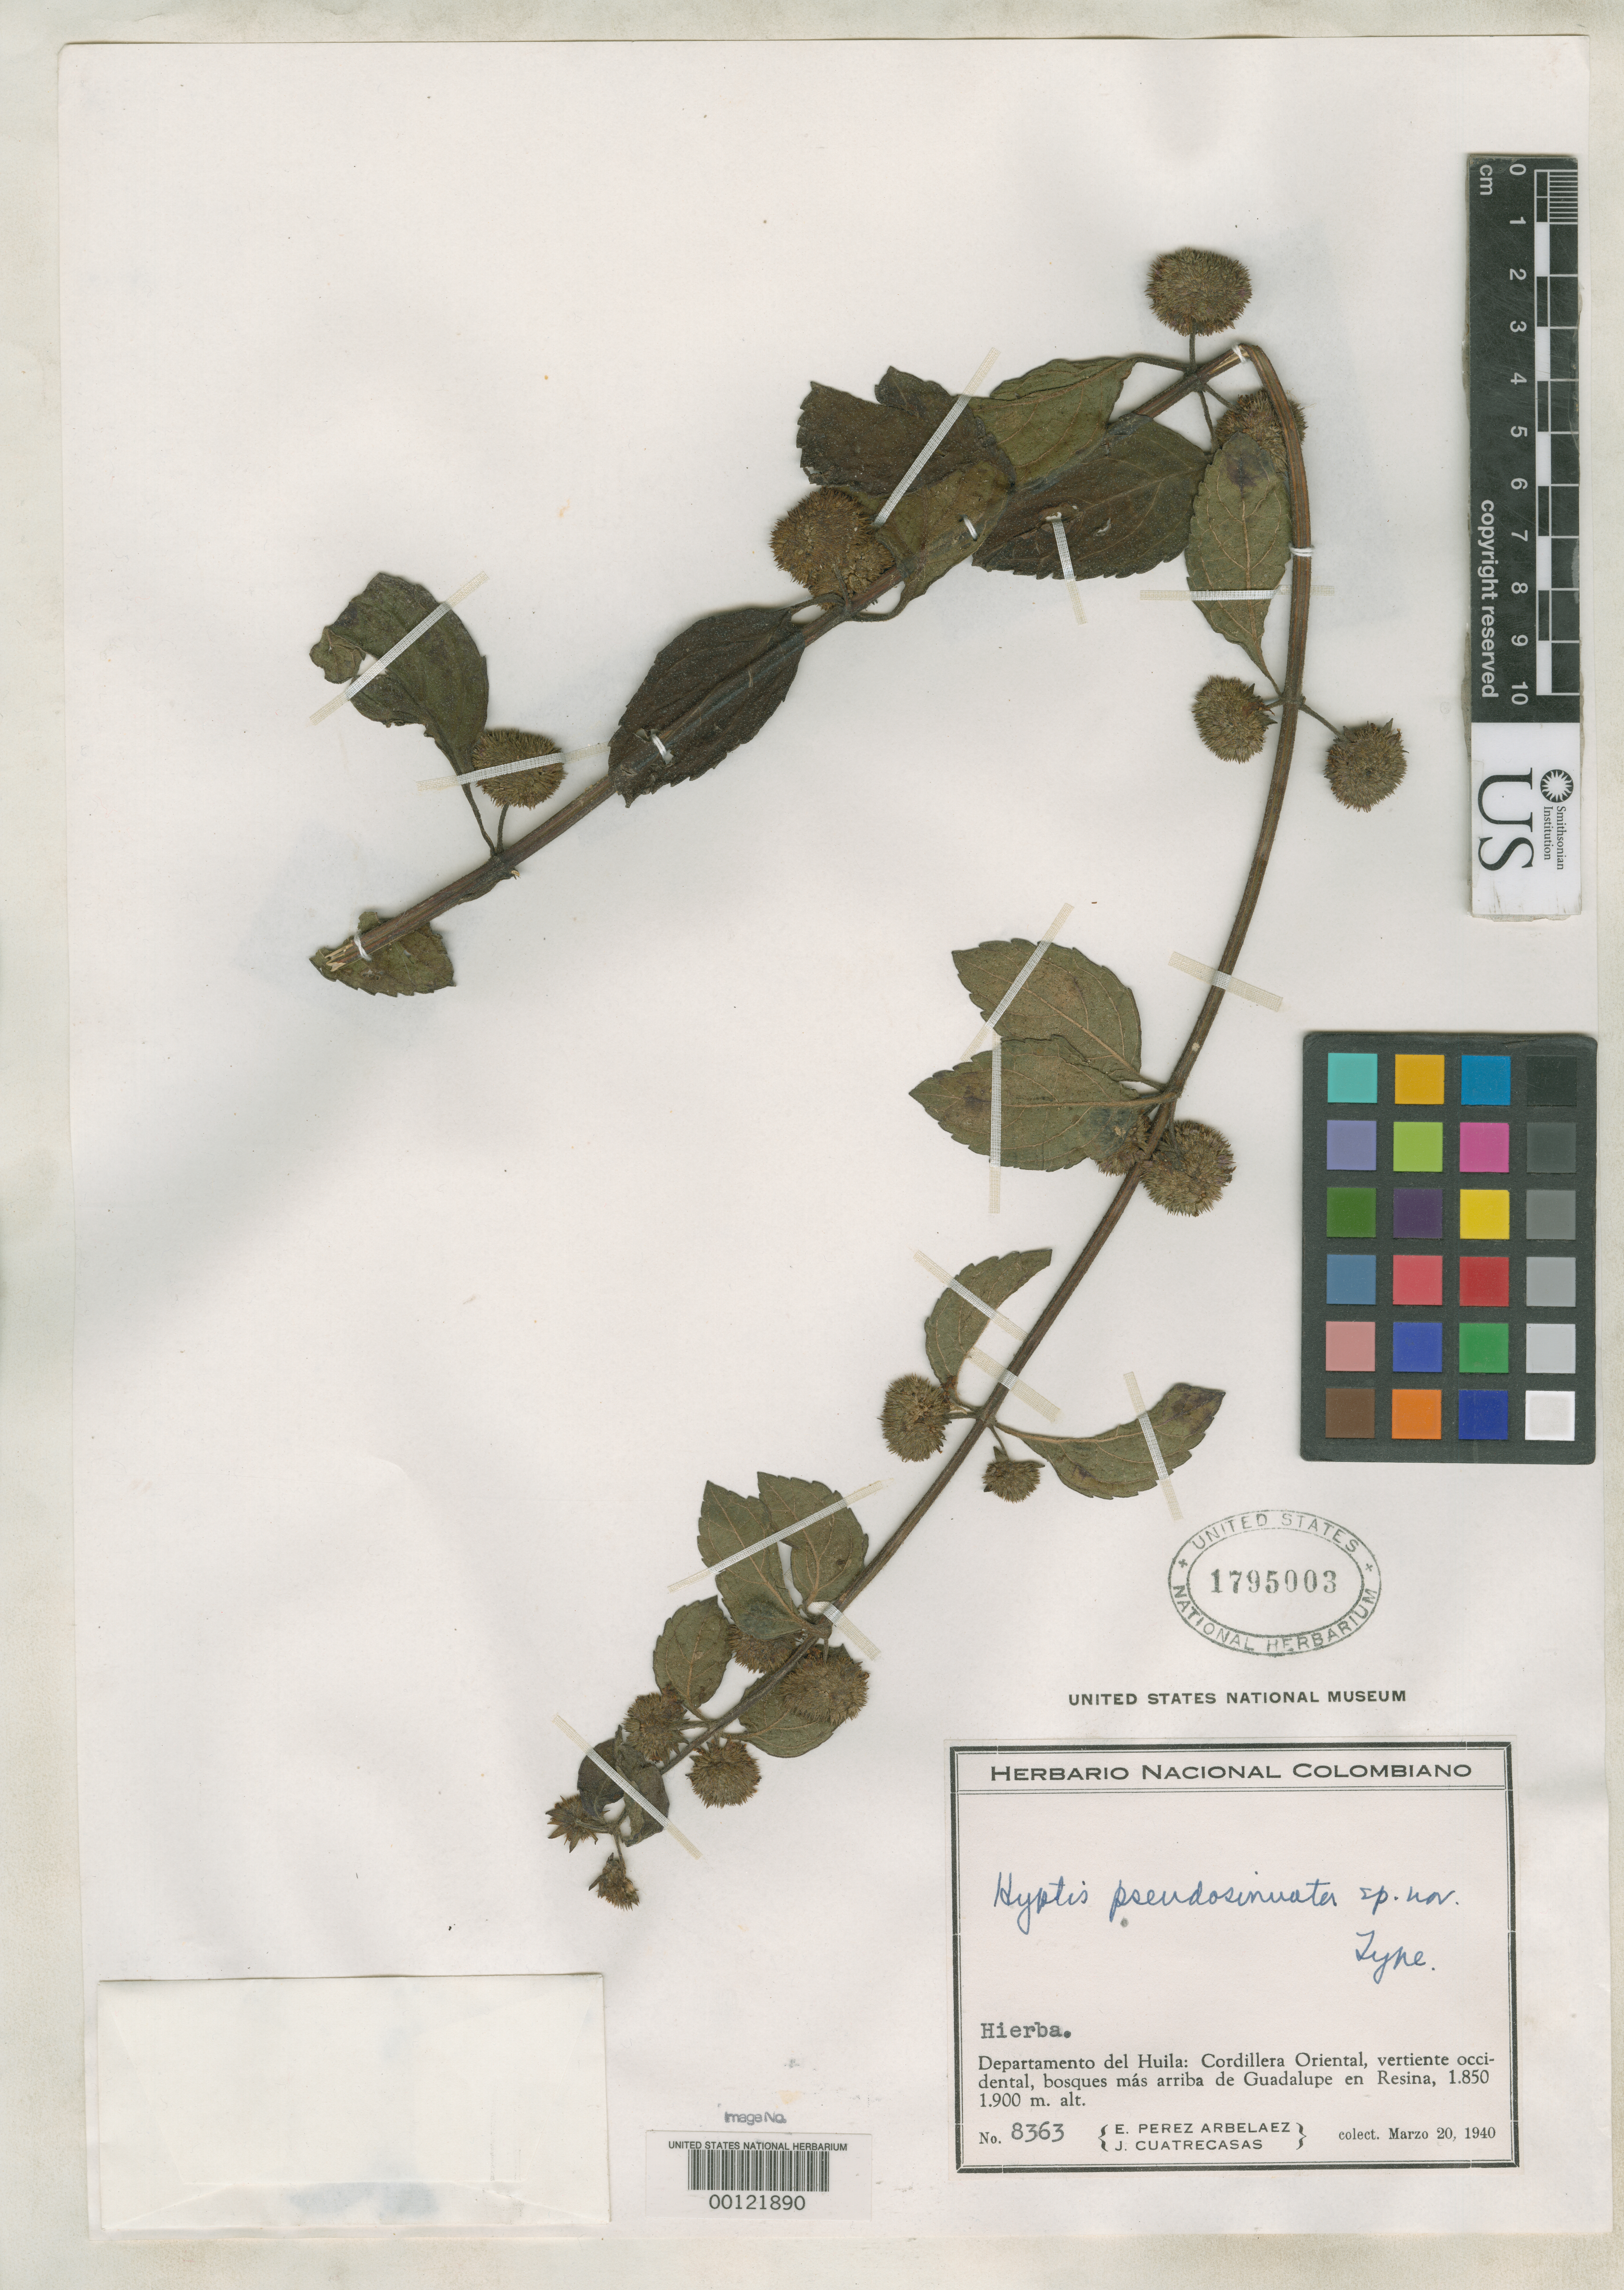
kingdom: Plantae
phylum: Tracheophyta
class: Magnoliopsida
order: Lamiales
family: Lamiaceae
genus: Hyptis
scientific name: Hyptis pseudosinuata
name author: Epling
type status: Holotype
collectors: E. Pérez Arbeláez & J. Cuatrecasas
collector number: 8363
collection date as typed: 20 Mar 1940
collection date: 1940-03-20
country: Colombia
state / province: Huila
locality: Cordillera Oriental, Vertiente Occidental, Bosques Mas Arriba de Guadalupe en Resina.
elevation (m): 1850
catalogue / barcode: US 1795003